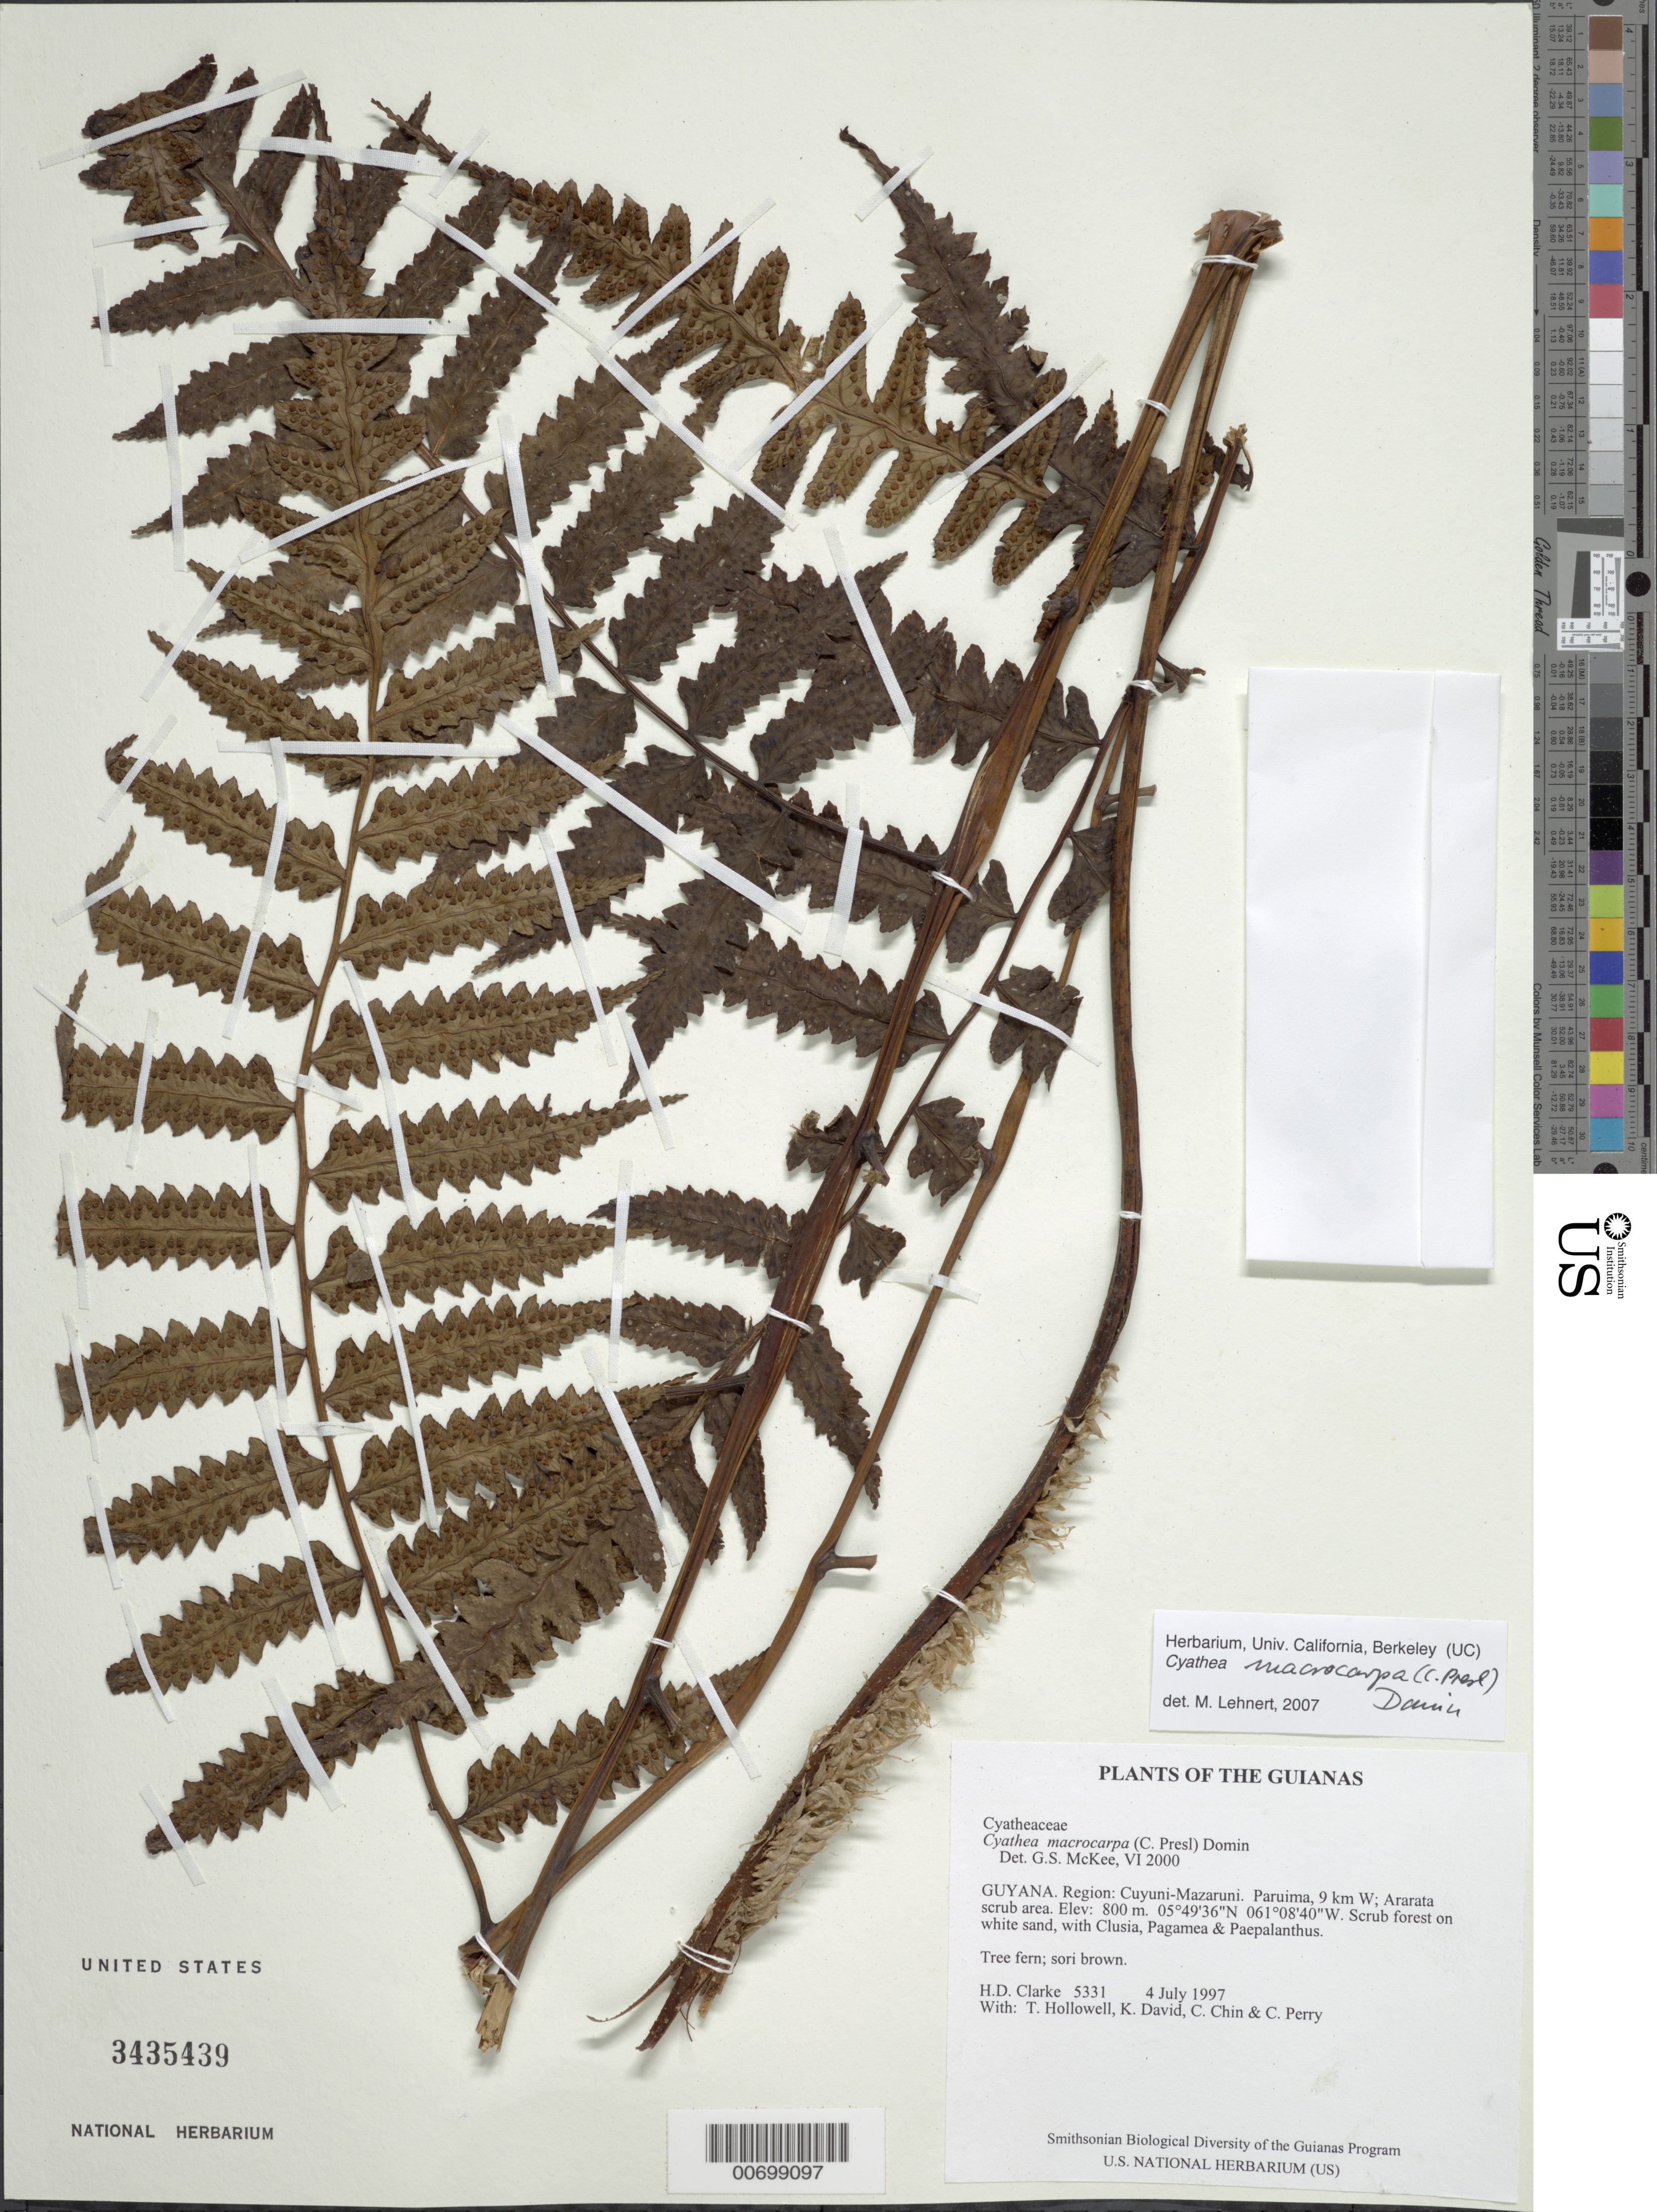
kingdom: Plantae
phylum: Tracheophyta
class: Polypodiopsida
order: Cyatheales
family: Cyatheaceae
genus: Cyathea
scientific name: Cyathea macrocarpa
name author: (C. Presl) Domin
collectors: H. D. Clarke, T. Hollowell, K. David, C. Chin & C. Perry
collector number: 5331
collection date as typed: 4 July 1997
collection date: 1997-07-04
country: Guyana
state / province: Cuyuni-Mazaruni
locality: Paruima, 9 km W; Ararata scrub area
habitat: Scrub forest on white sand, with Clusia, Pagamea & Paepalanthus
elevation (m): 800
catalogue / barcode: US 3435439